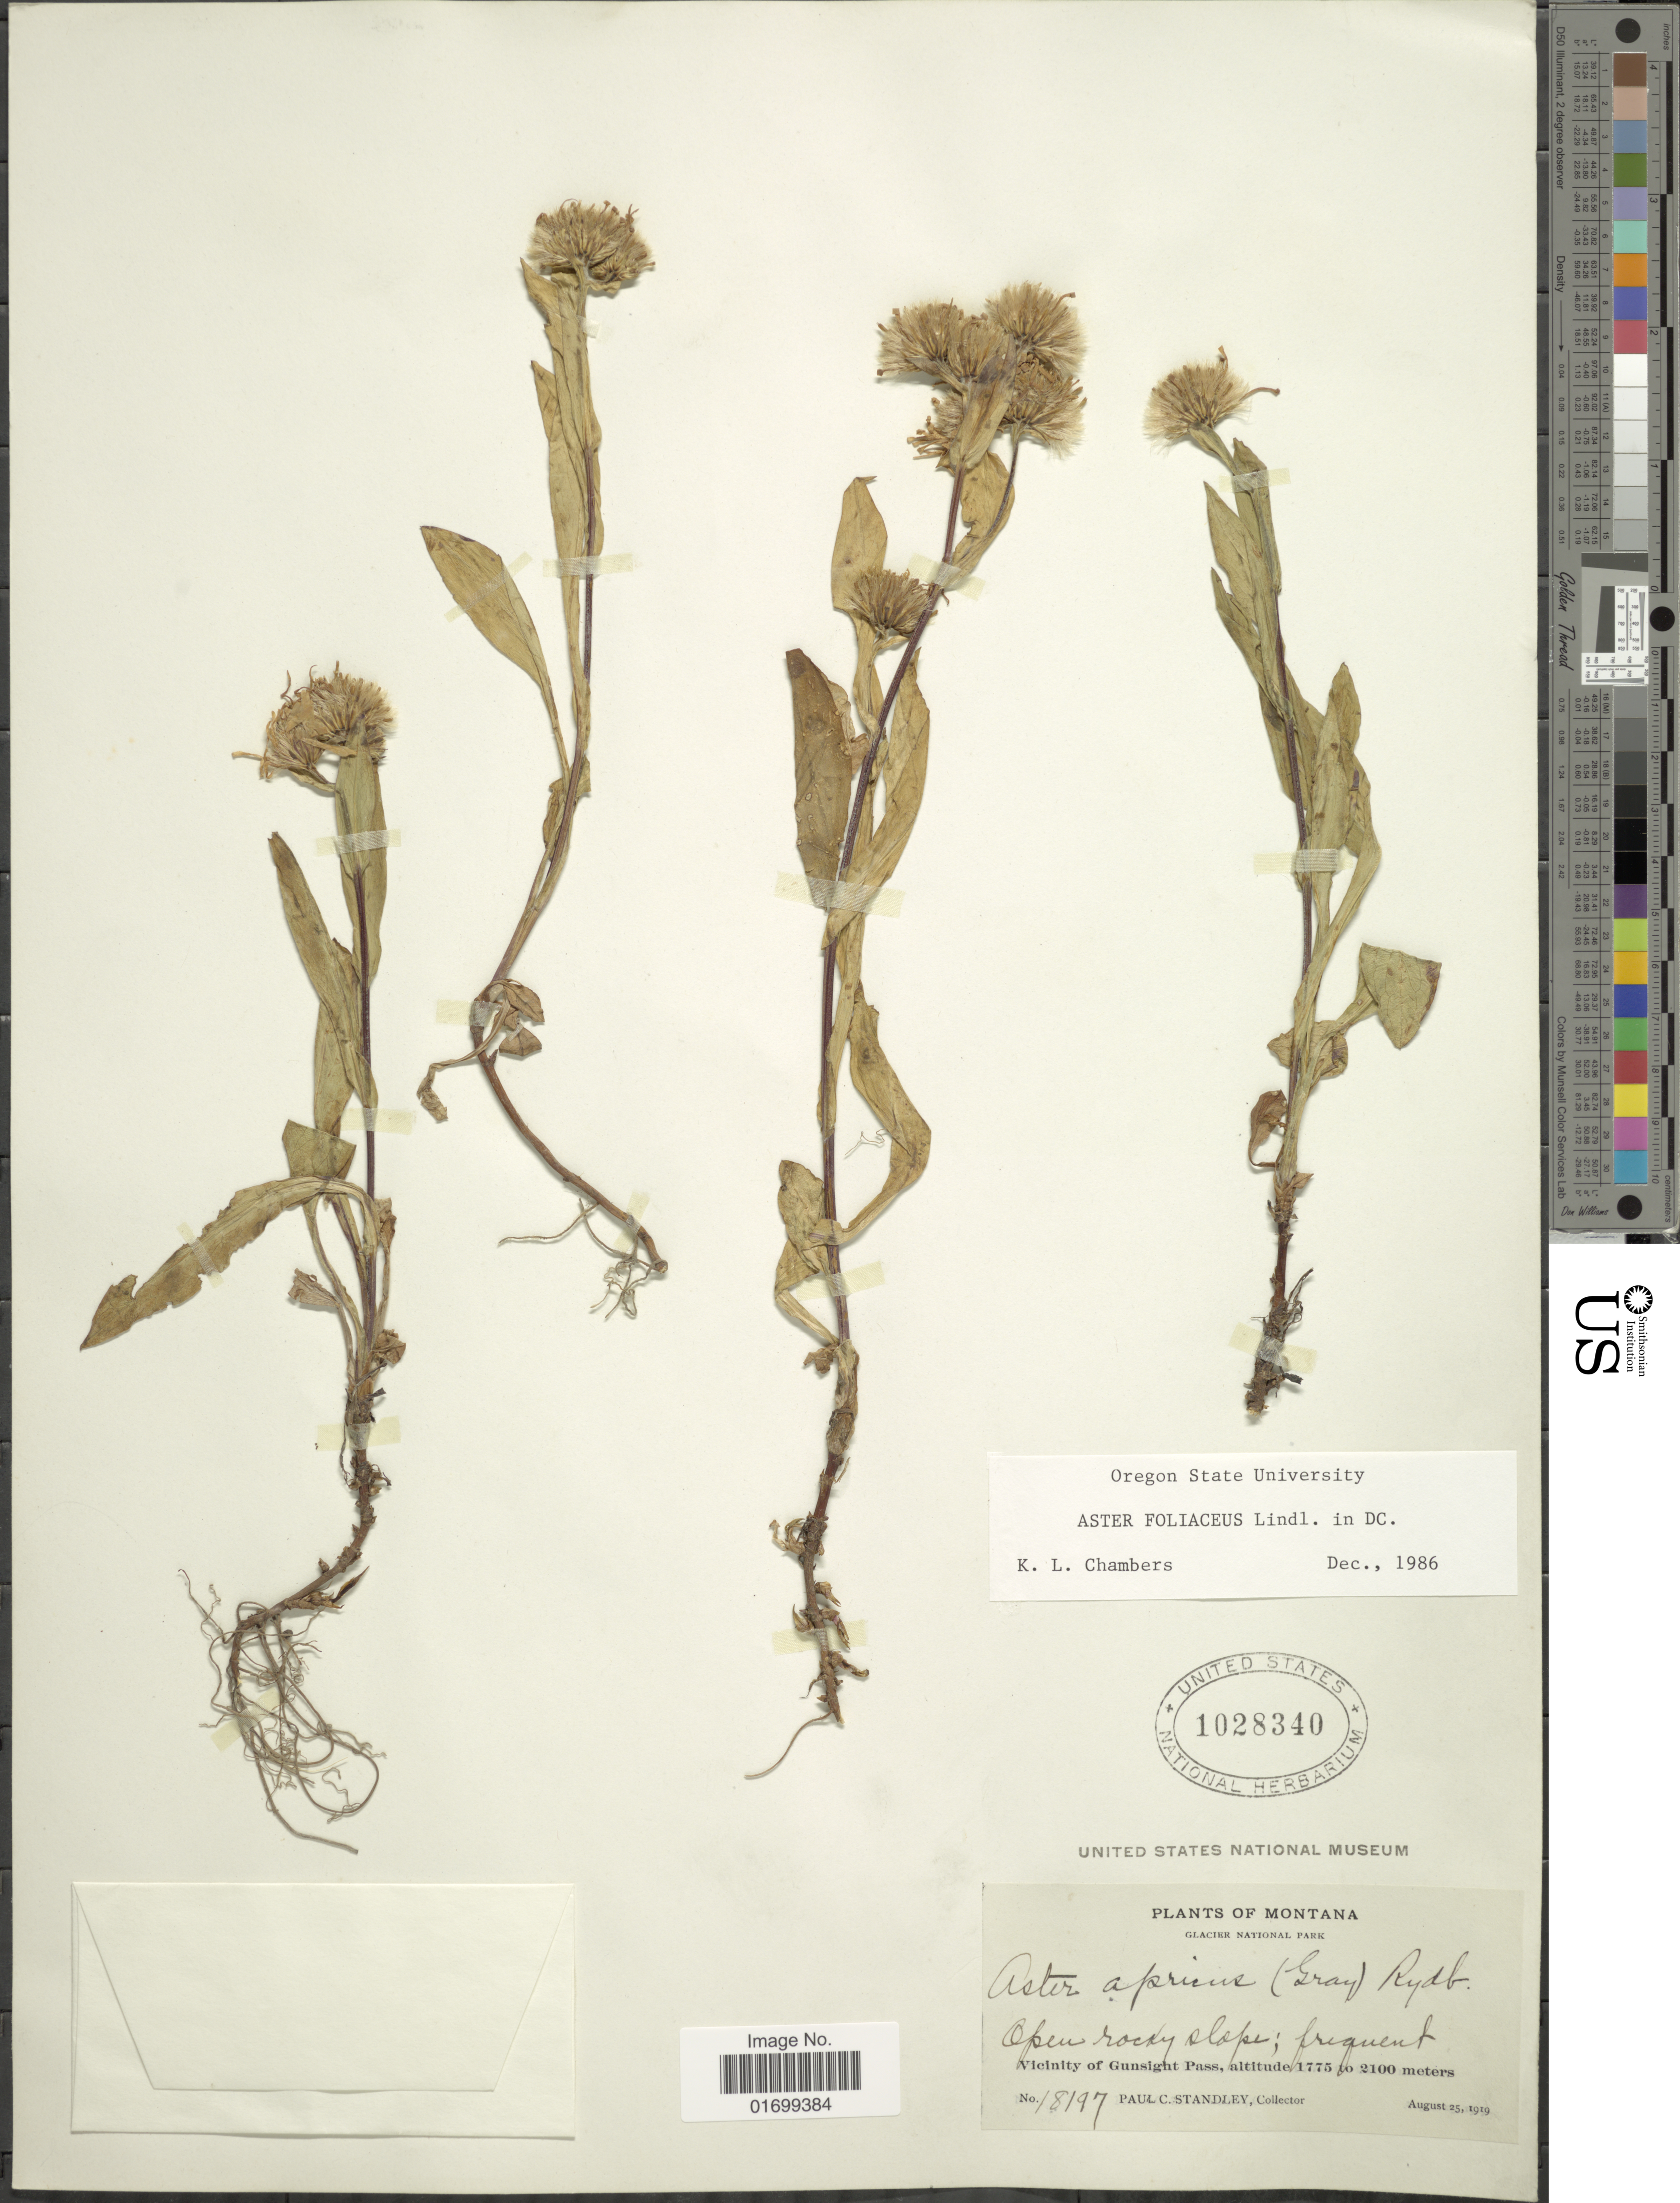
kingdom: Plantae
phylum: Tracheophyta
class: Magnoliopsida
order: Asterales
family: Asteraceae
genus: Symphyotrichum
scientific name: Symphyotrichum foliaceum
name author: (Lindl. ex DC.) G.L. Nesom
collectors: P. C. Standley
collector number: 18197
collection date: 1919-08-25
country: United States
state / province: Montana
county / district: Glacier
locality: Glacier National Park, open rocky slope, vicinity of Gunsight Pass.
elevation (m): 1775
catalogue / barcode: US 1028340